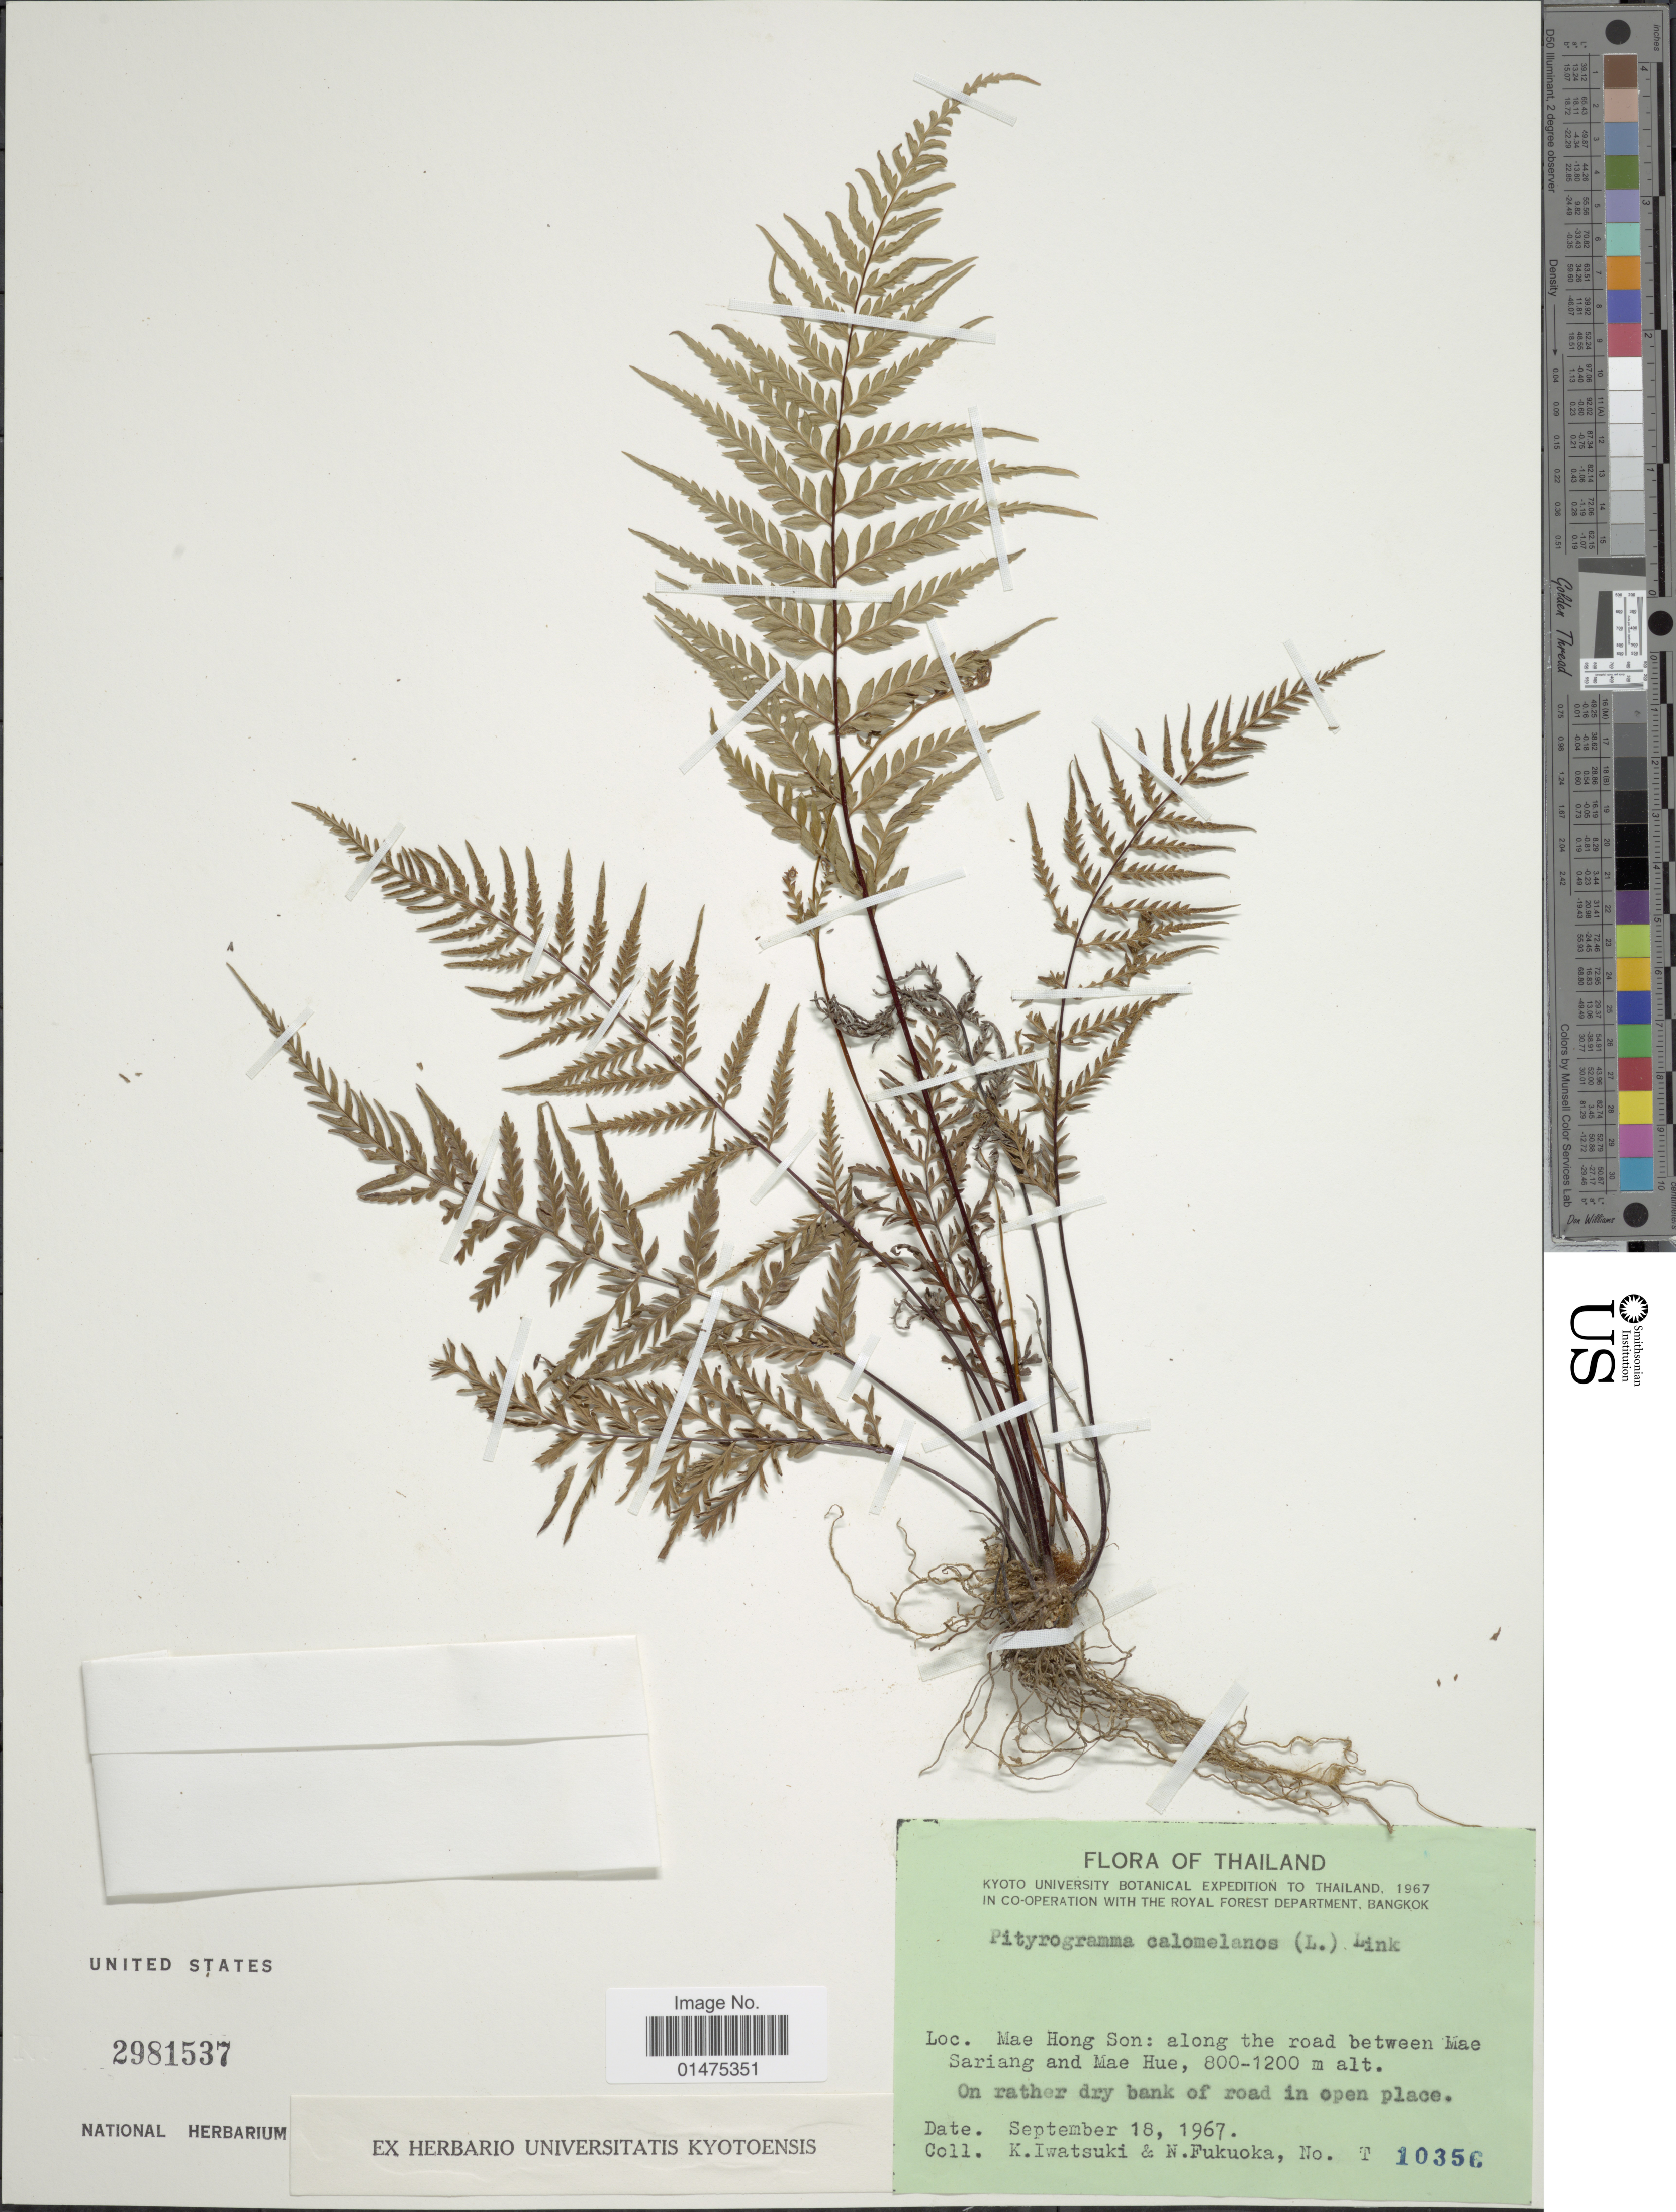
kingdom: Plantae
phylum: Tracheophyta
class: Polypodiopsida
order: Polypodiales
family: Pteridaceae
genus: Pityrogramma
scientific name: Pityrogramma calomelanos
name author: (L.) Link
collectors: K. Iwatsuki & N. Fukuoka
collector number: T10356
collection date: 1967-09-18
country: Thailand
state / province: Mae Hong Son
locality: Along the road between Mae Sariang and Mae Hue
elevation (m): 800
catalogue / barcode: US 2981537